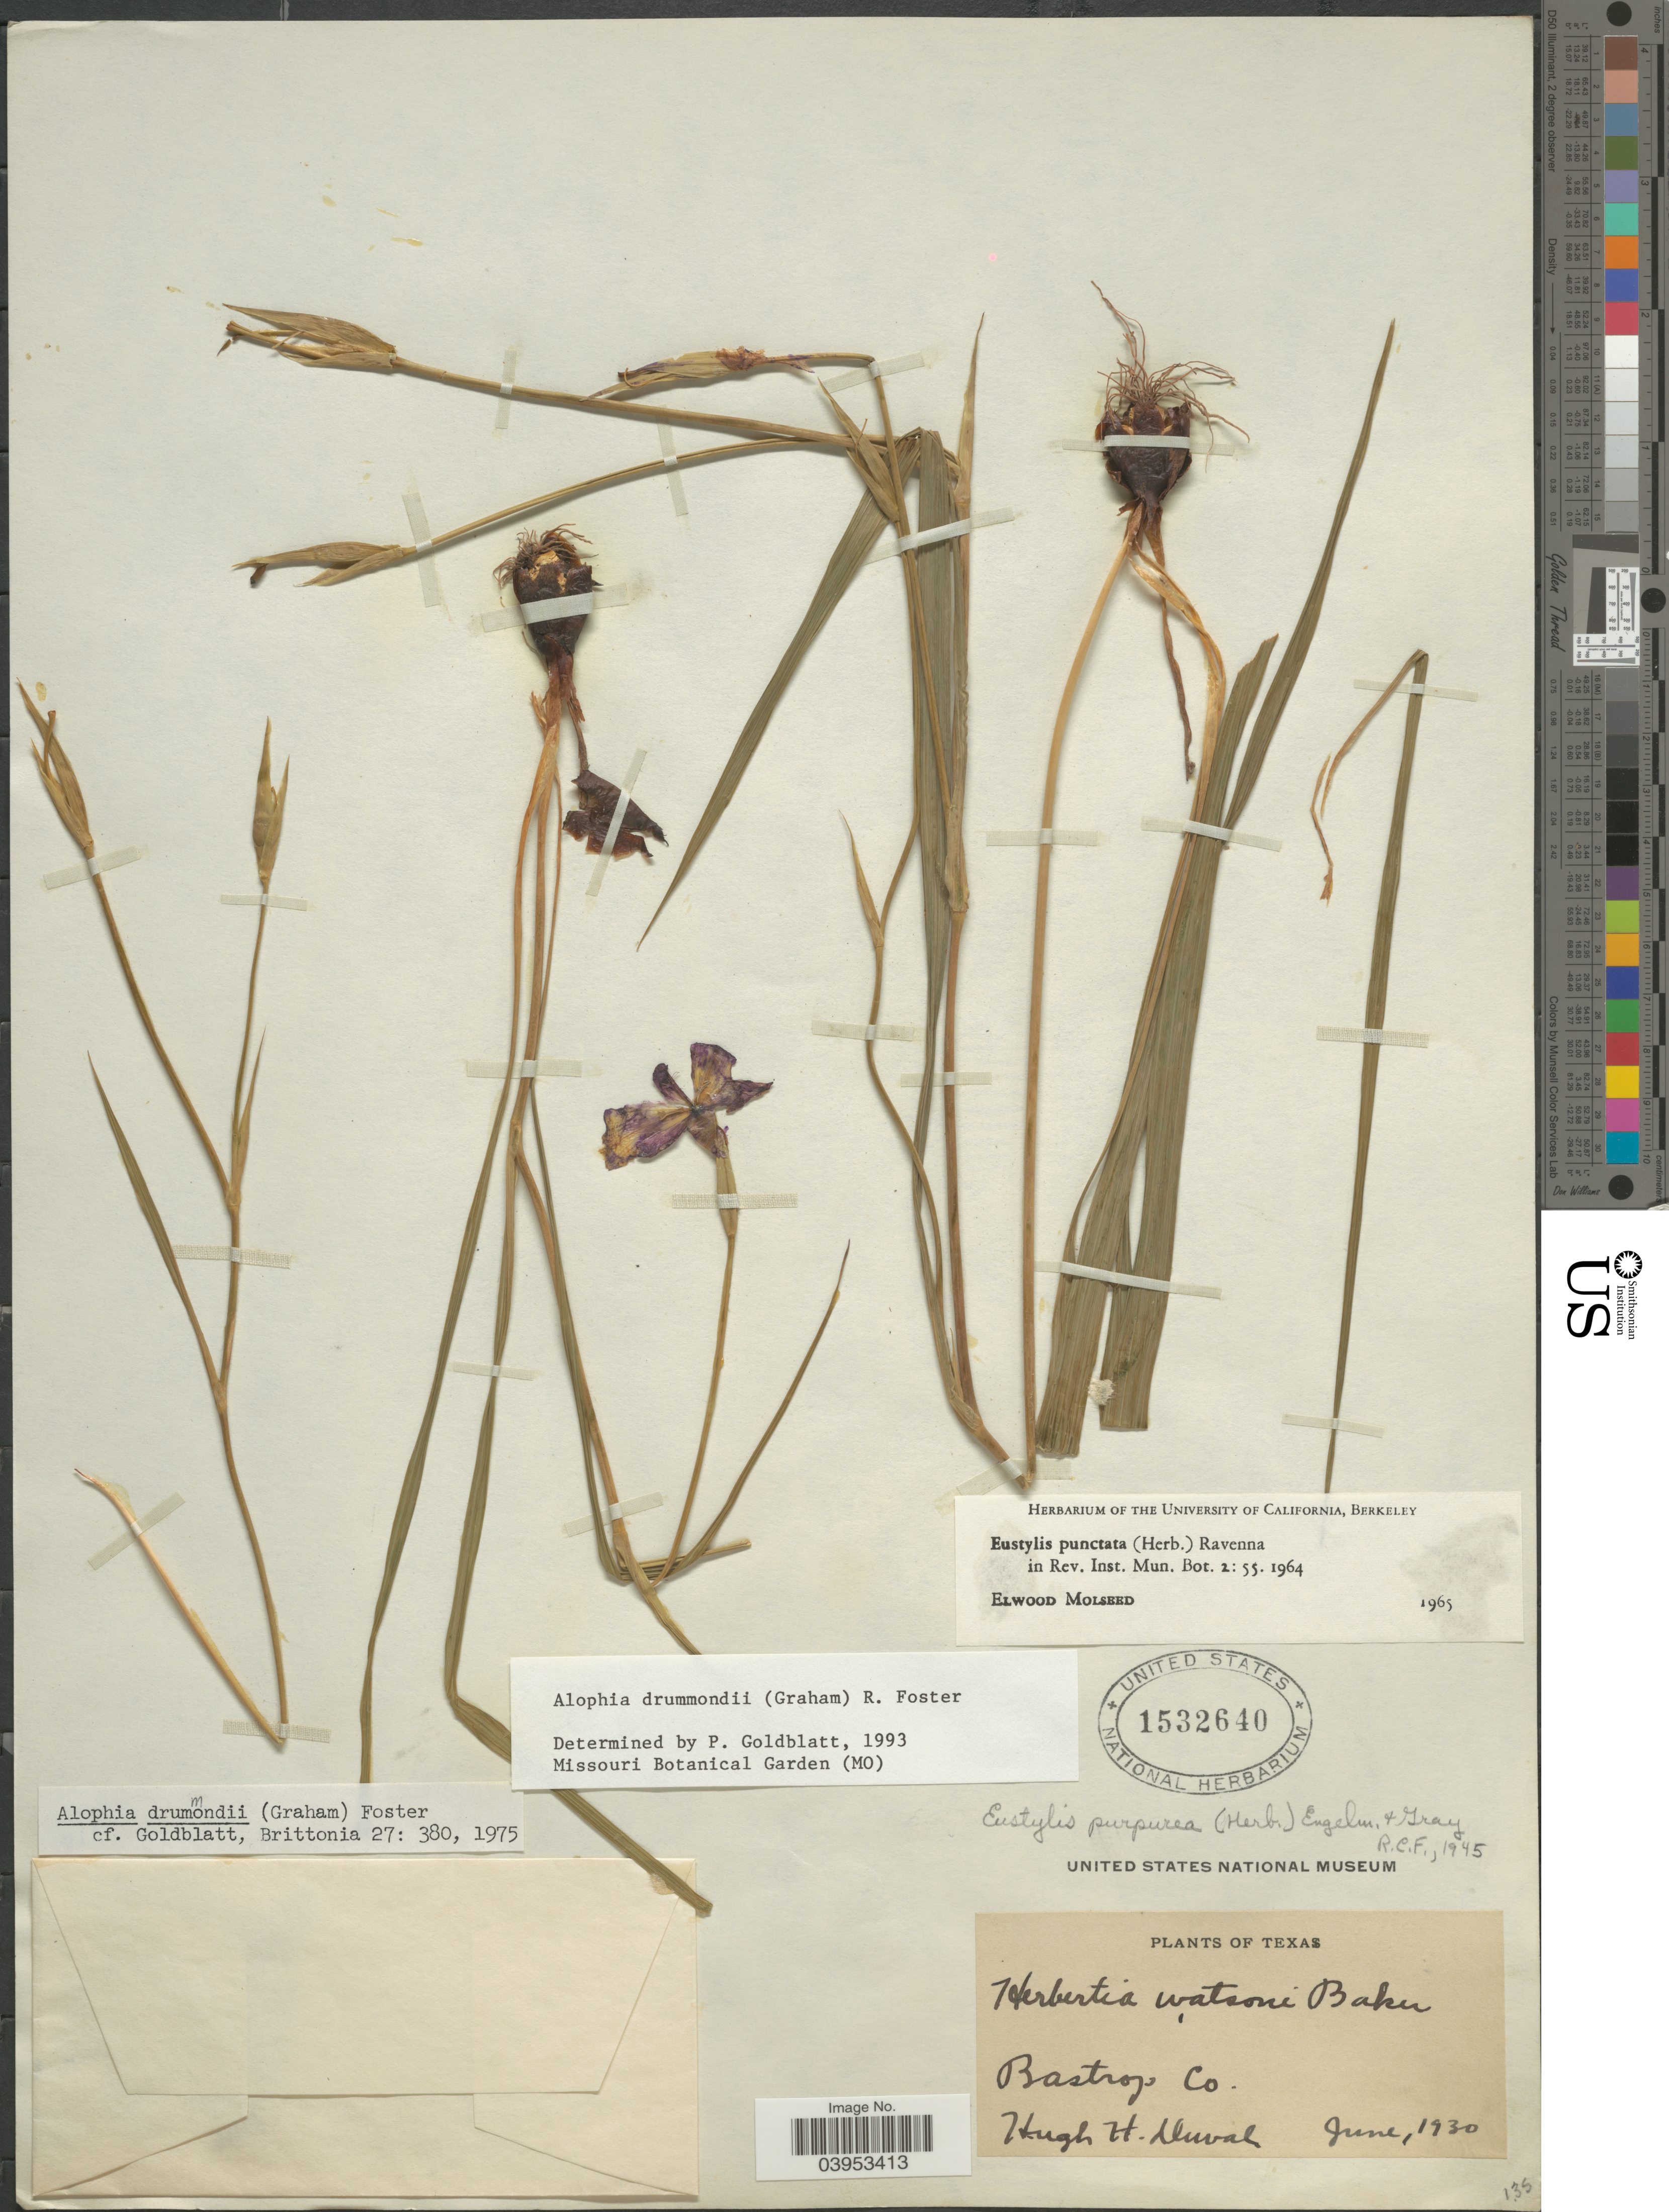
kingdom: Plantae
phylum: Tracheophyta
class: Liliopsida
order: Asparagales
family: Iridaceae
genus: Alophia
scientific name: Alophia drummondii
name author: (Graham) R.C. Foster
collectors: H. Duval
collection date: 1930-06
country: United States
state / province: Texas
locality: Bastrop Co.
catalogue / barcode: US 1532640